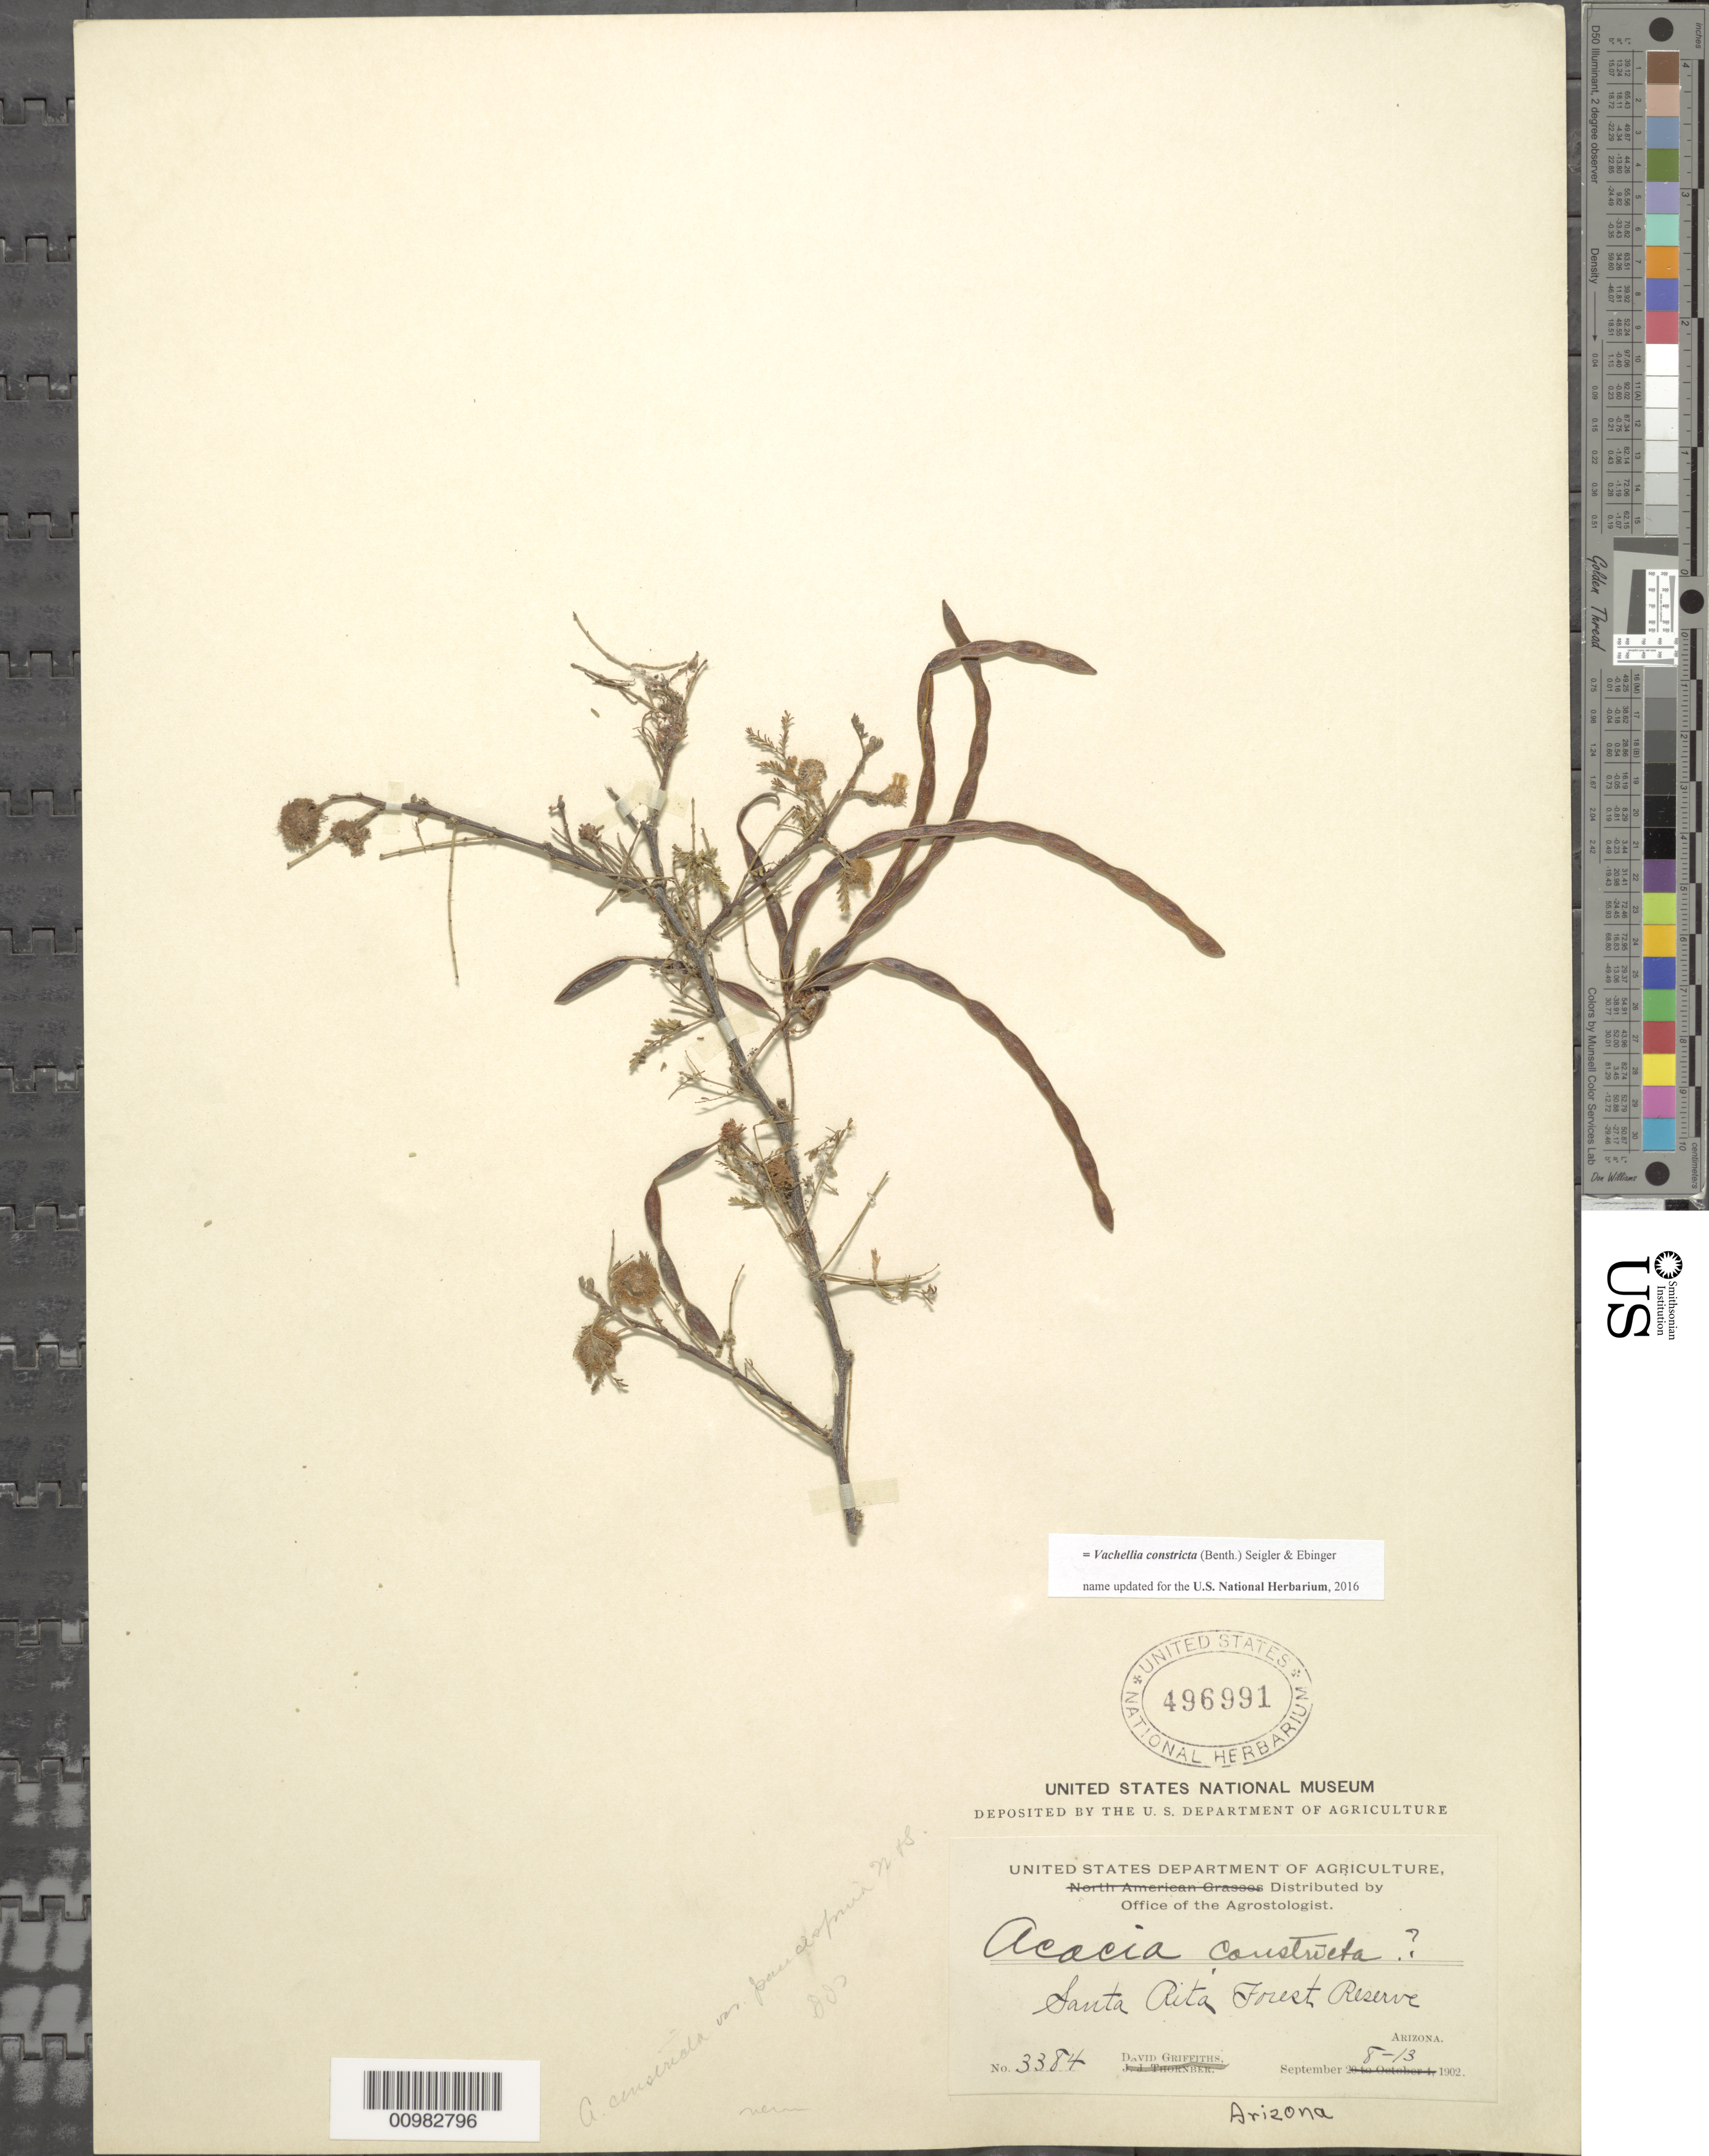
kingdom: Plantae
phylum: Tracheophyta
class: Magnoliopsida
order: Fabales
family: Fabaceae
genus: Vachellia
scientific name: Vachellia constricta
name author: (Benth.) Seigler & Ebinger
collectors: D. Griffiths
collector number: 3384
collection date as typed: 08 Sep 1902 to 13 Sep 1902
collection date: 1902-09-08/1902-09-13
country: United States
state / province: Arizona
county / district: Santa Cruz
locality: Santa Rita Forest Reserve.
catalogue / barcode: US 496991